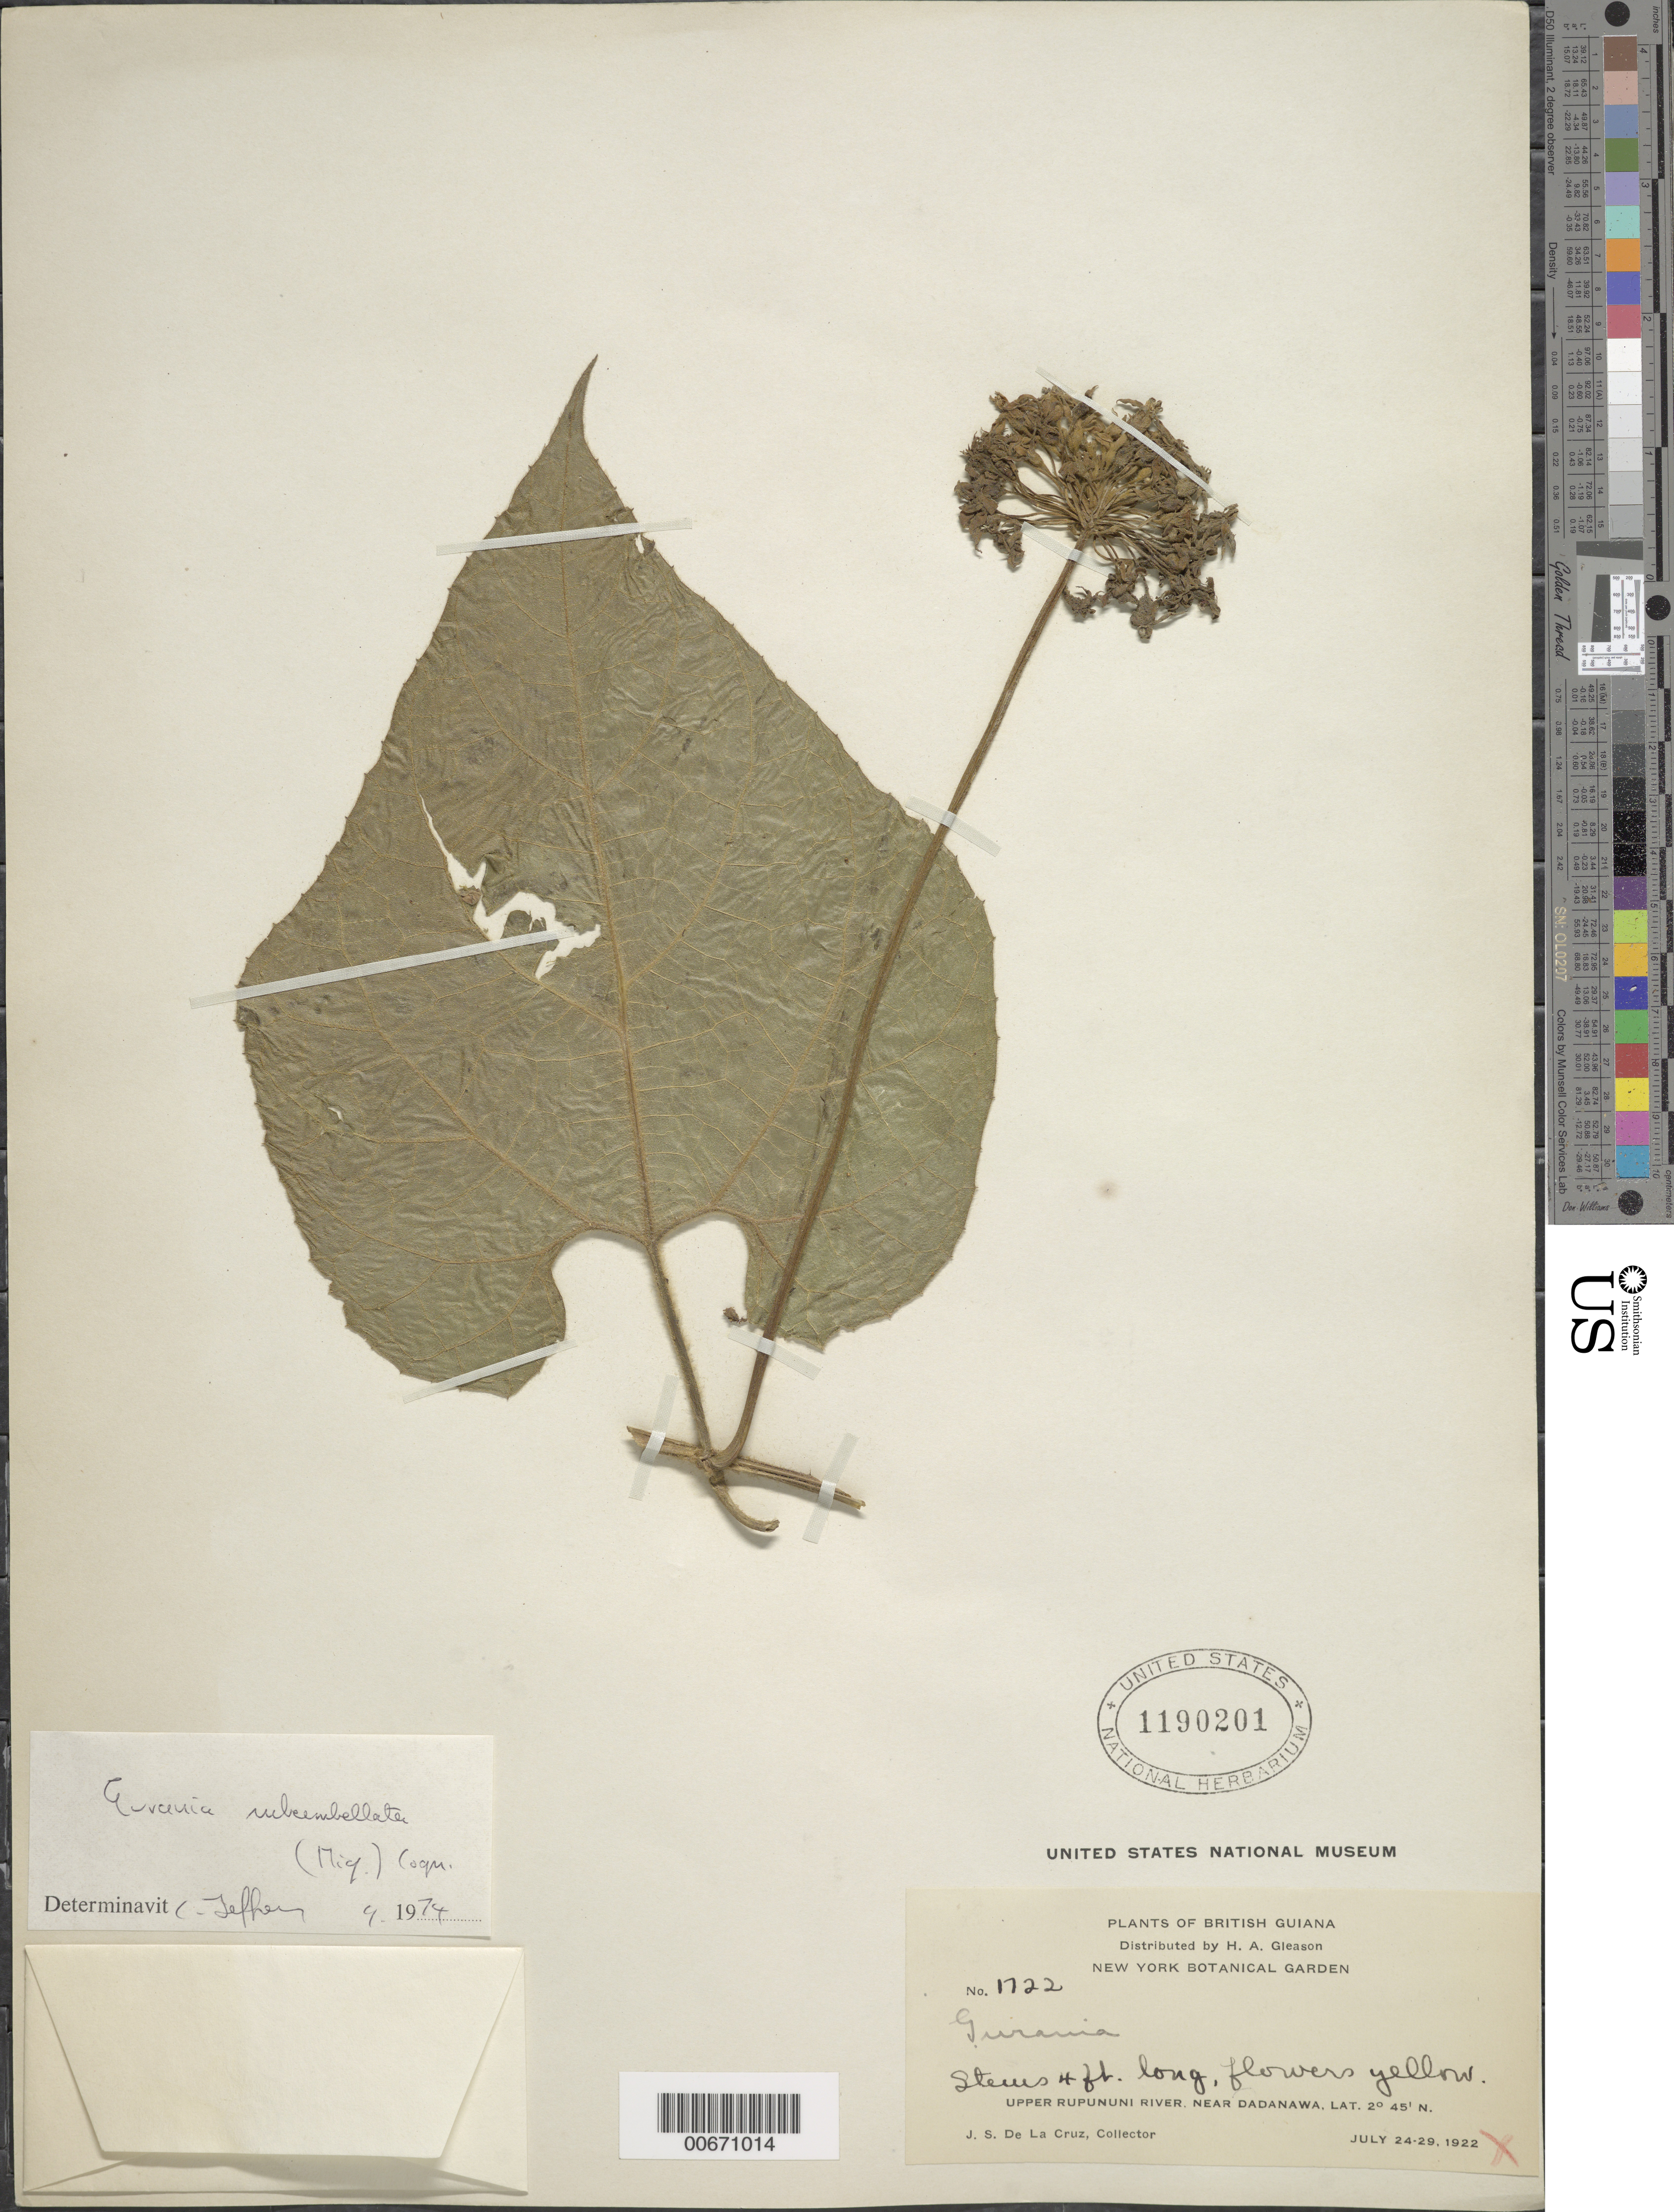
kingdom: Plantae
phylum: Tracheophyta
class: Magnoliopsida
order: Cucurbitales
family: Cucurbitaceae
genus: Gurania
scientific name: Gurania subumbellata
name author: (Miq.) Cogn.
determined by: Jeffrey, C.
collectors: J. S. de la Cruz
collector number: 1722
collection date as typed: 24-Jul-22 to 29-Jul-22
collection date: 1922-07-24/1922-07-29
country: Guyana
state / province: U. Takutu-U. Essequibo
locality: Dadanawa, near, upper Rupununi R.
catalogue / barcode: US 1190201